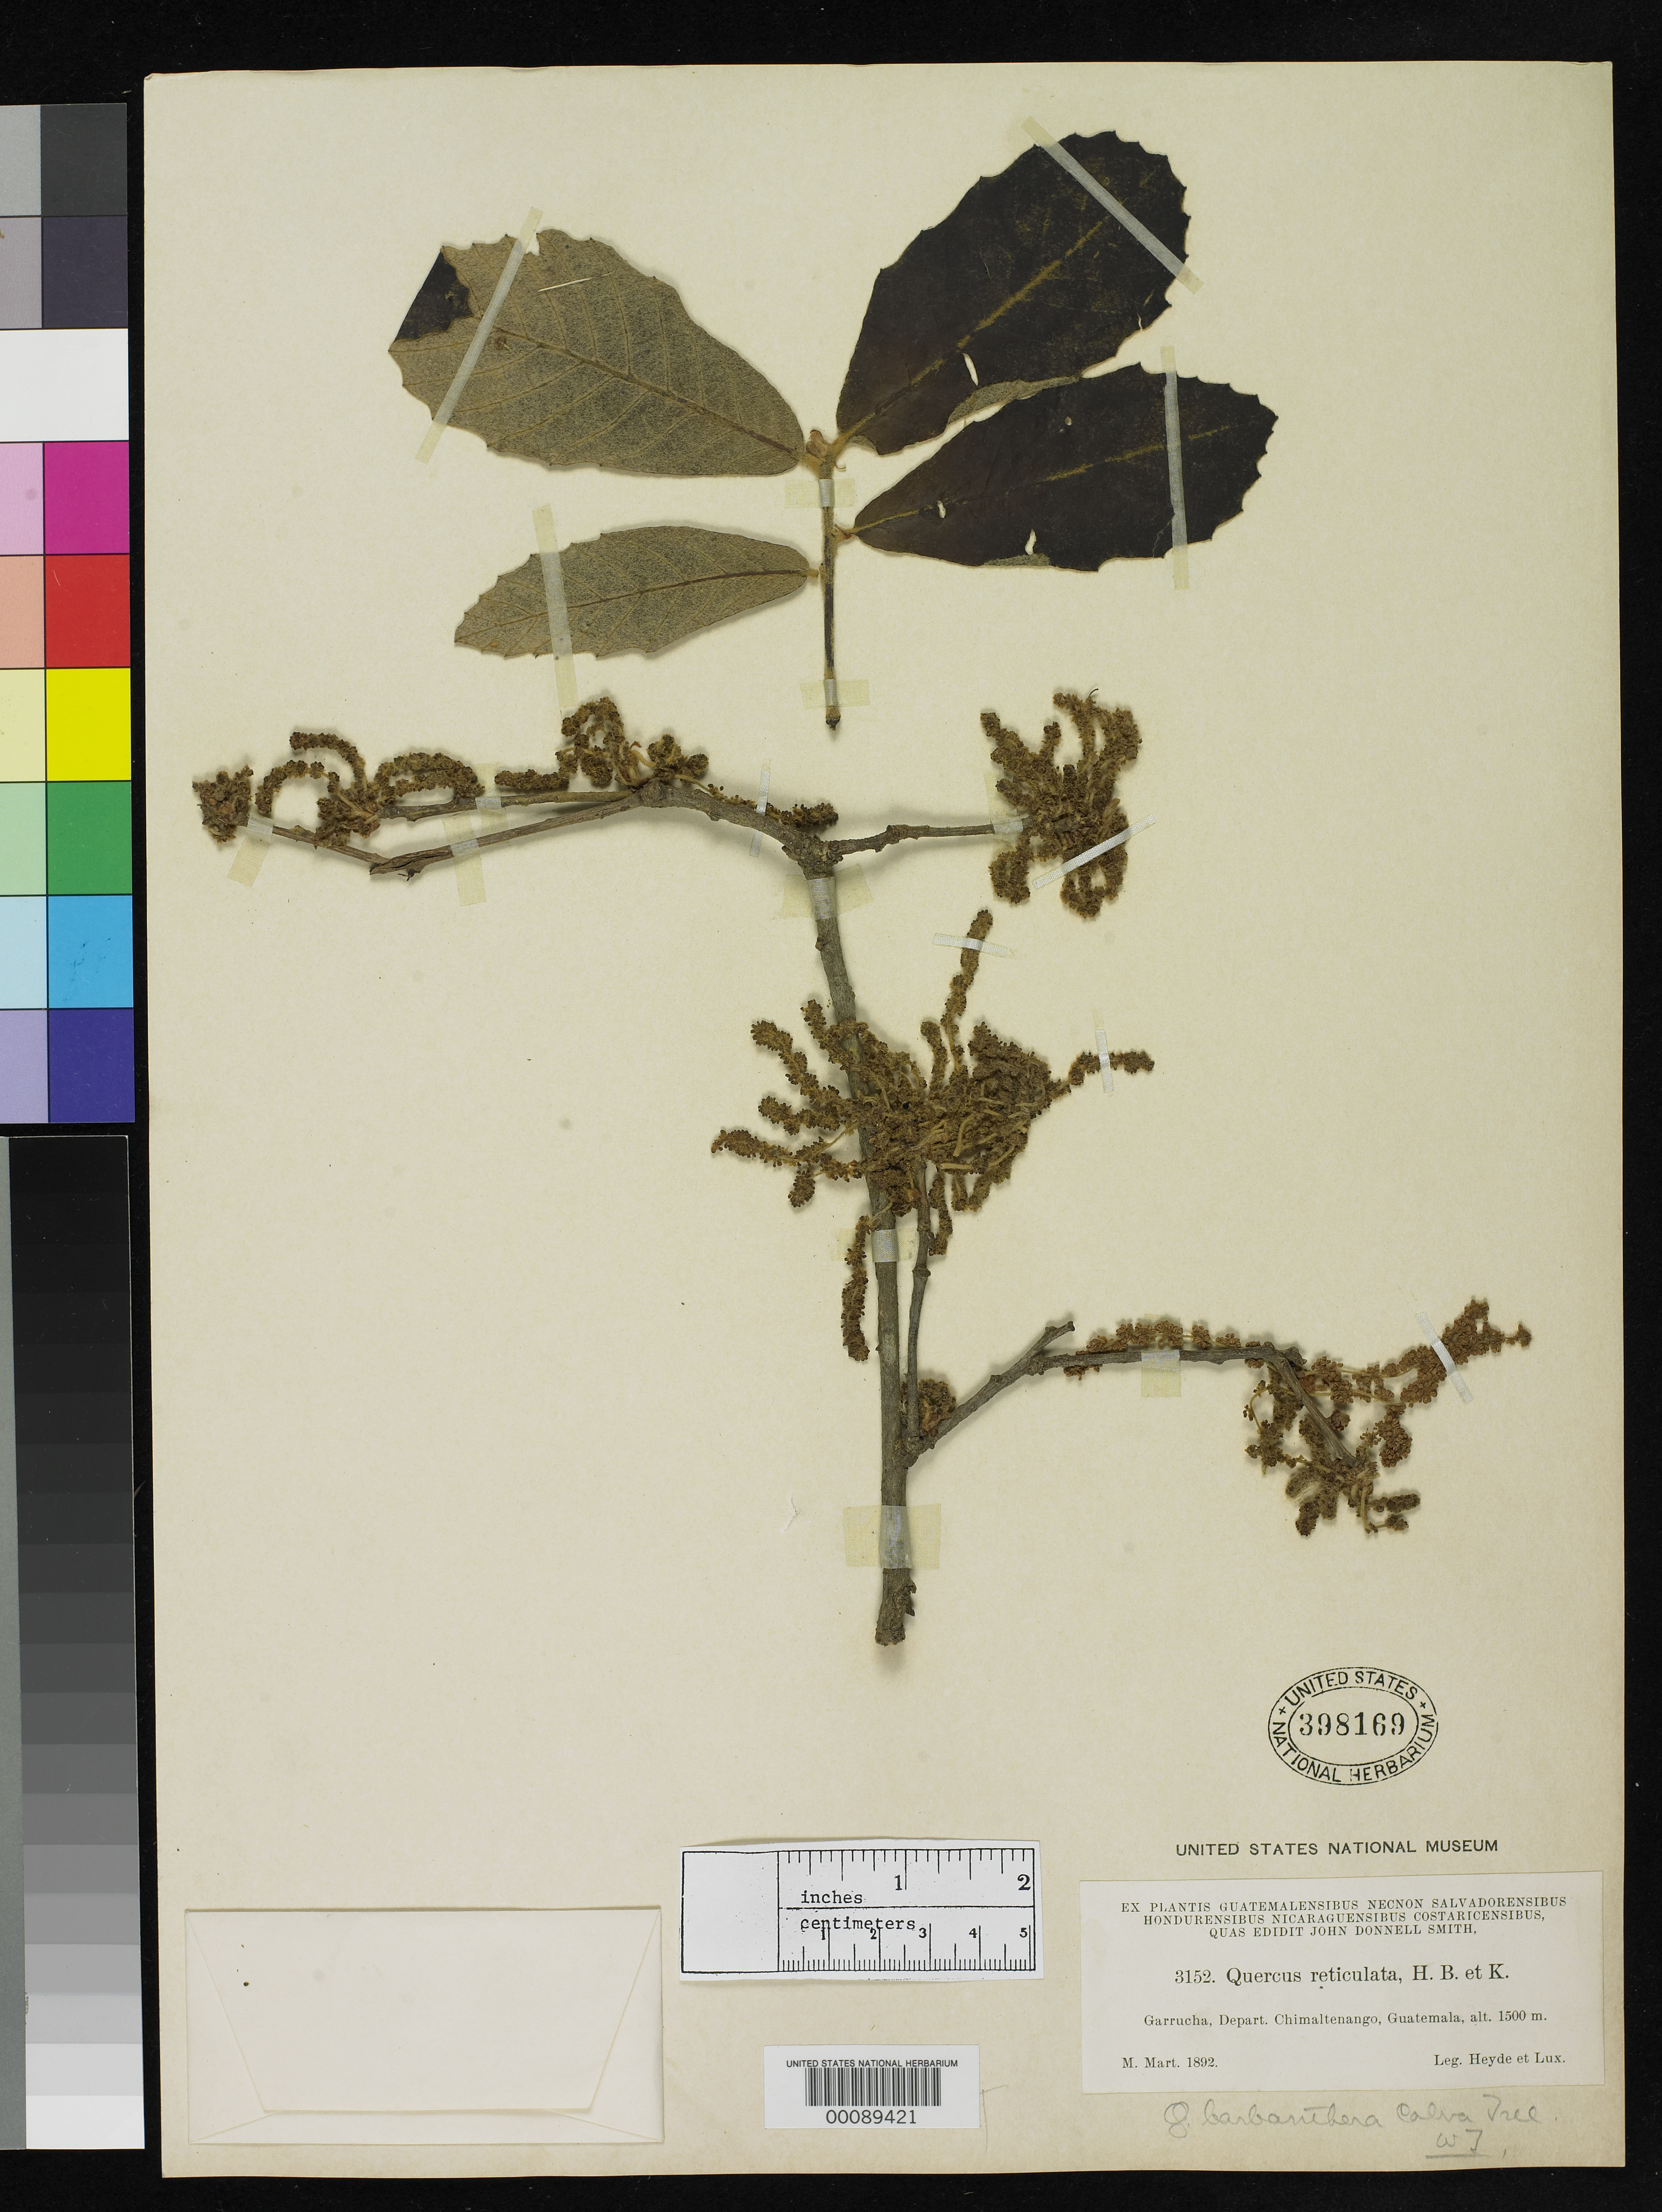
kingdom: Plantae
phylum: Tracheophyta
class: Magnoliopsida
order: Fagales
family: Fagaceae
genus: Quercus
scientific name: Quercus barbanthera var. calva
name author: Trel.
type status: Isosyntype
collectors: E. T. Heyde & E. Lux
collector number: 3152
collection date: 1892-03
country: Guatemala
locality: Garrucha, Dept. Chimaltenango.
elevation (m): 1500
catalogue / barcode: US 398169